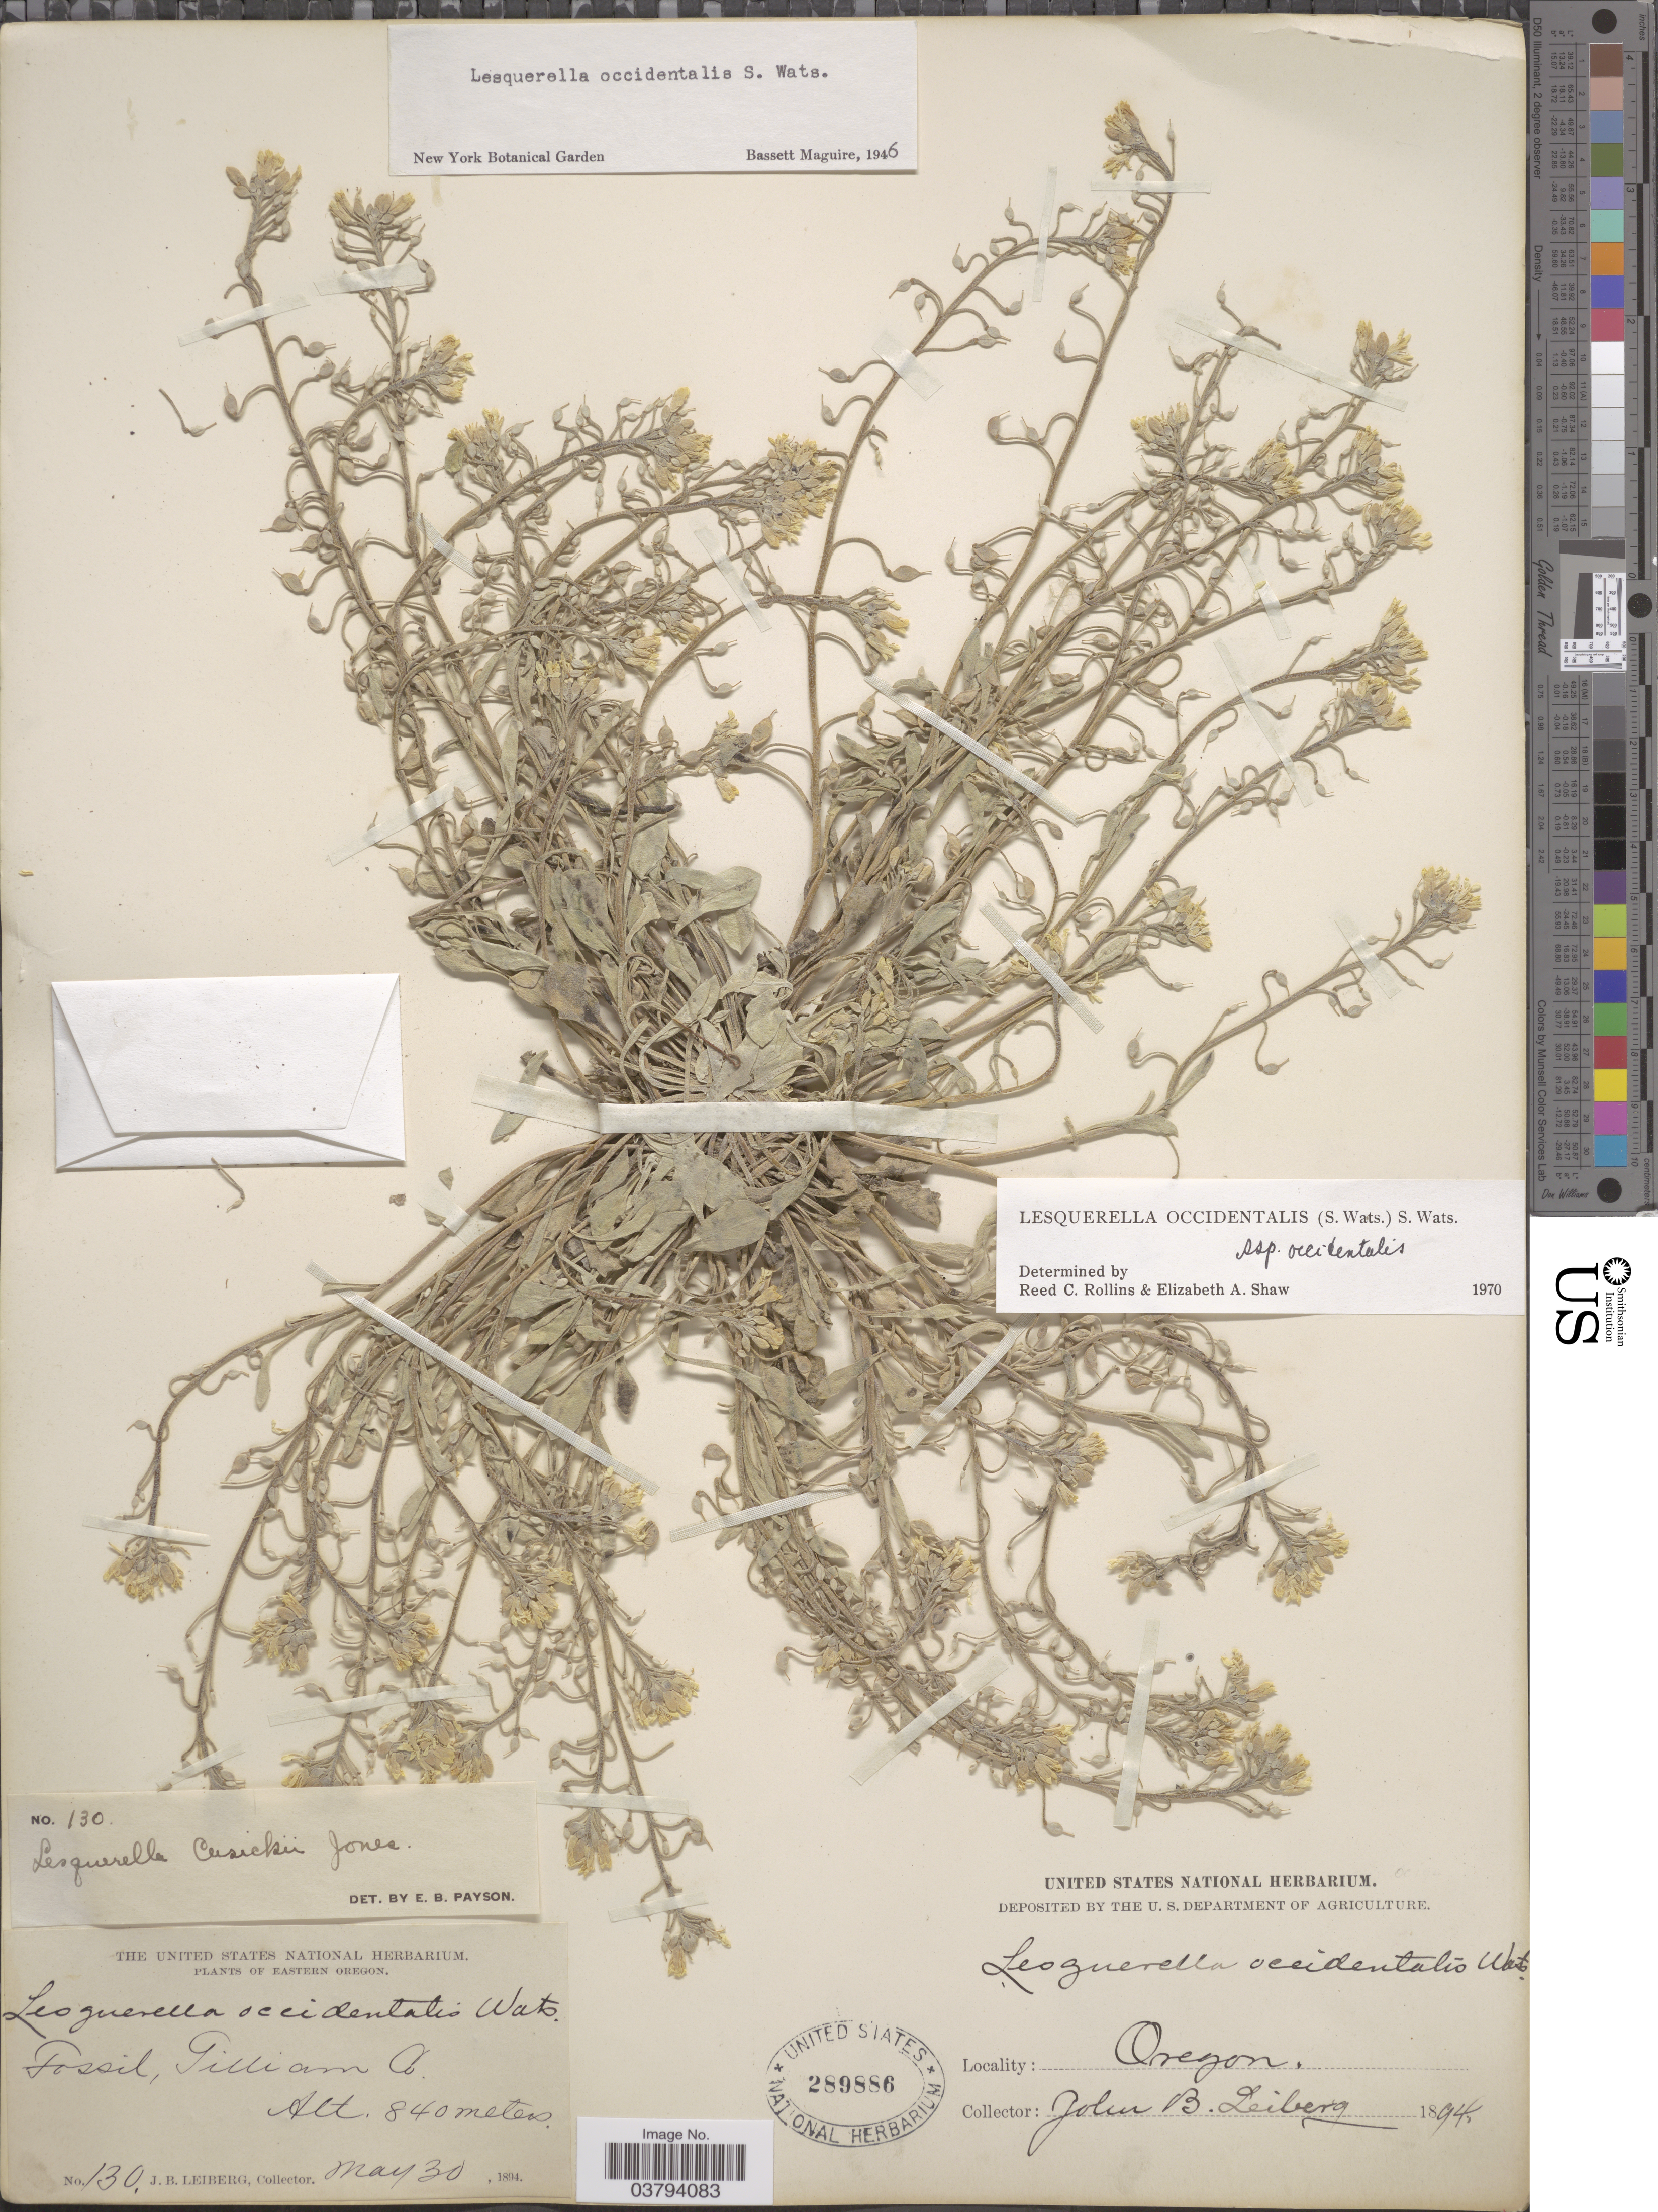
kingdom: Plantae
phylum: Tracheophyta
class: Magnoliopsida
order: Brassicales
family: Brassicaceae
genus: Lesquerella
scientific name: Lesquerella occidentalis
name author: S. Watson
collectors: J. B. Leiberg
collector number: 130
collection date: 1894-05-30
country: United States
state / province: Oregon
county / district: Gilliam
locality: Eastern Oregon. Fossil, Gilliam Co.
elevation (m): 840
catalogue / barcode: US 289886